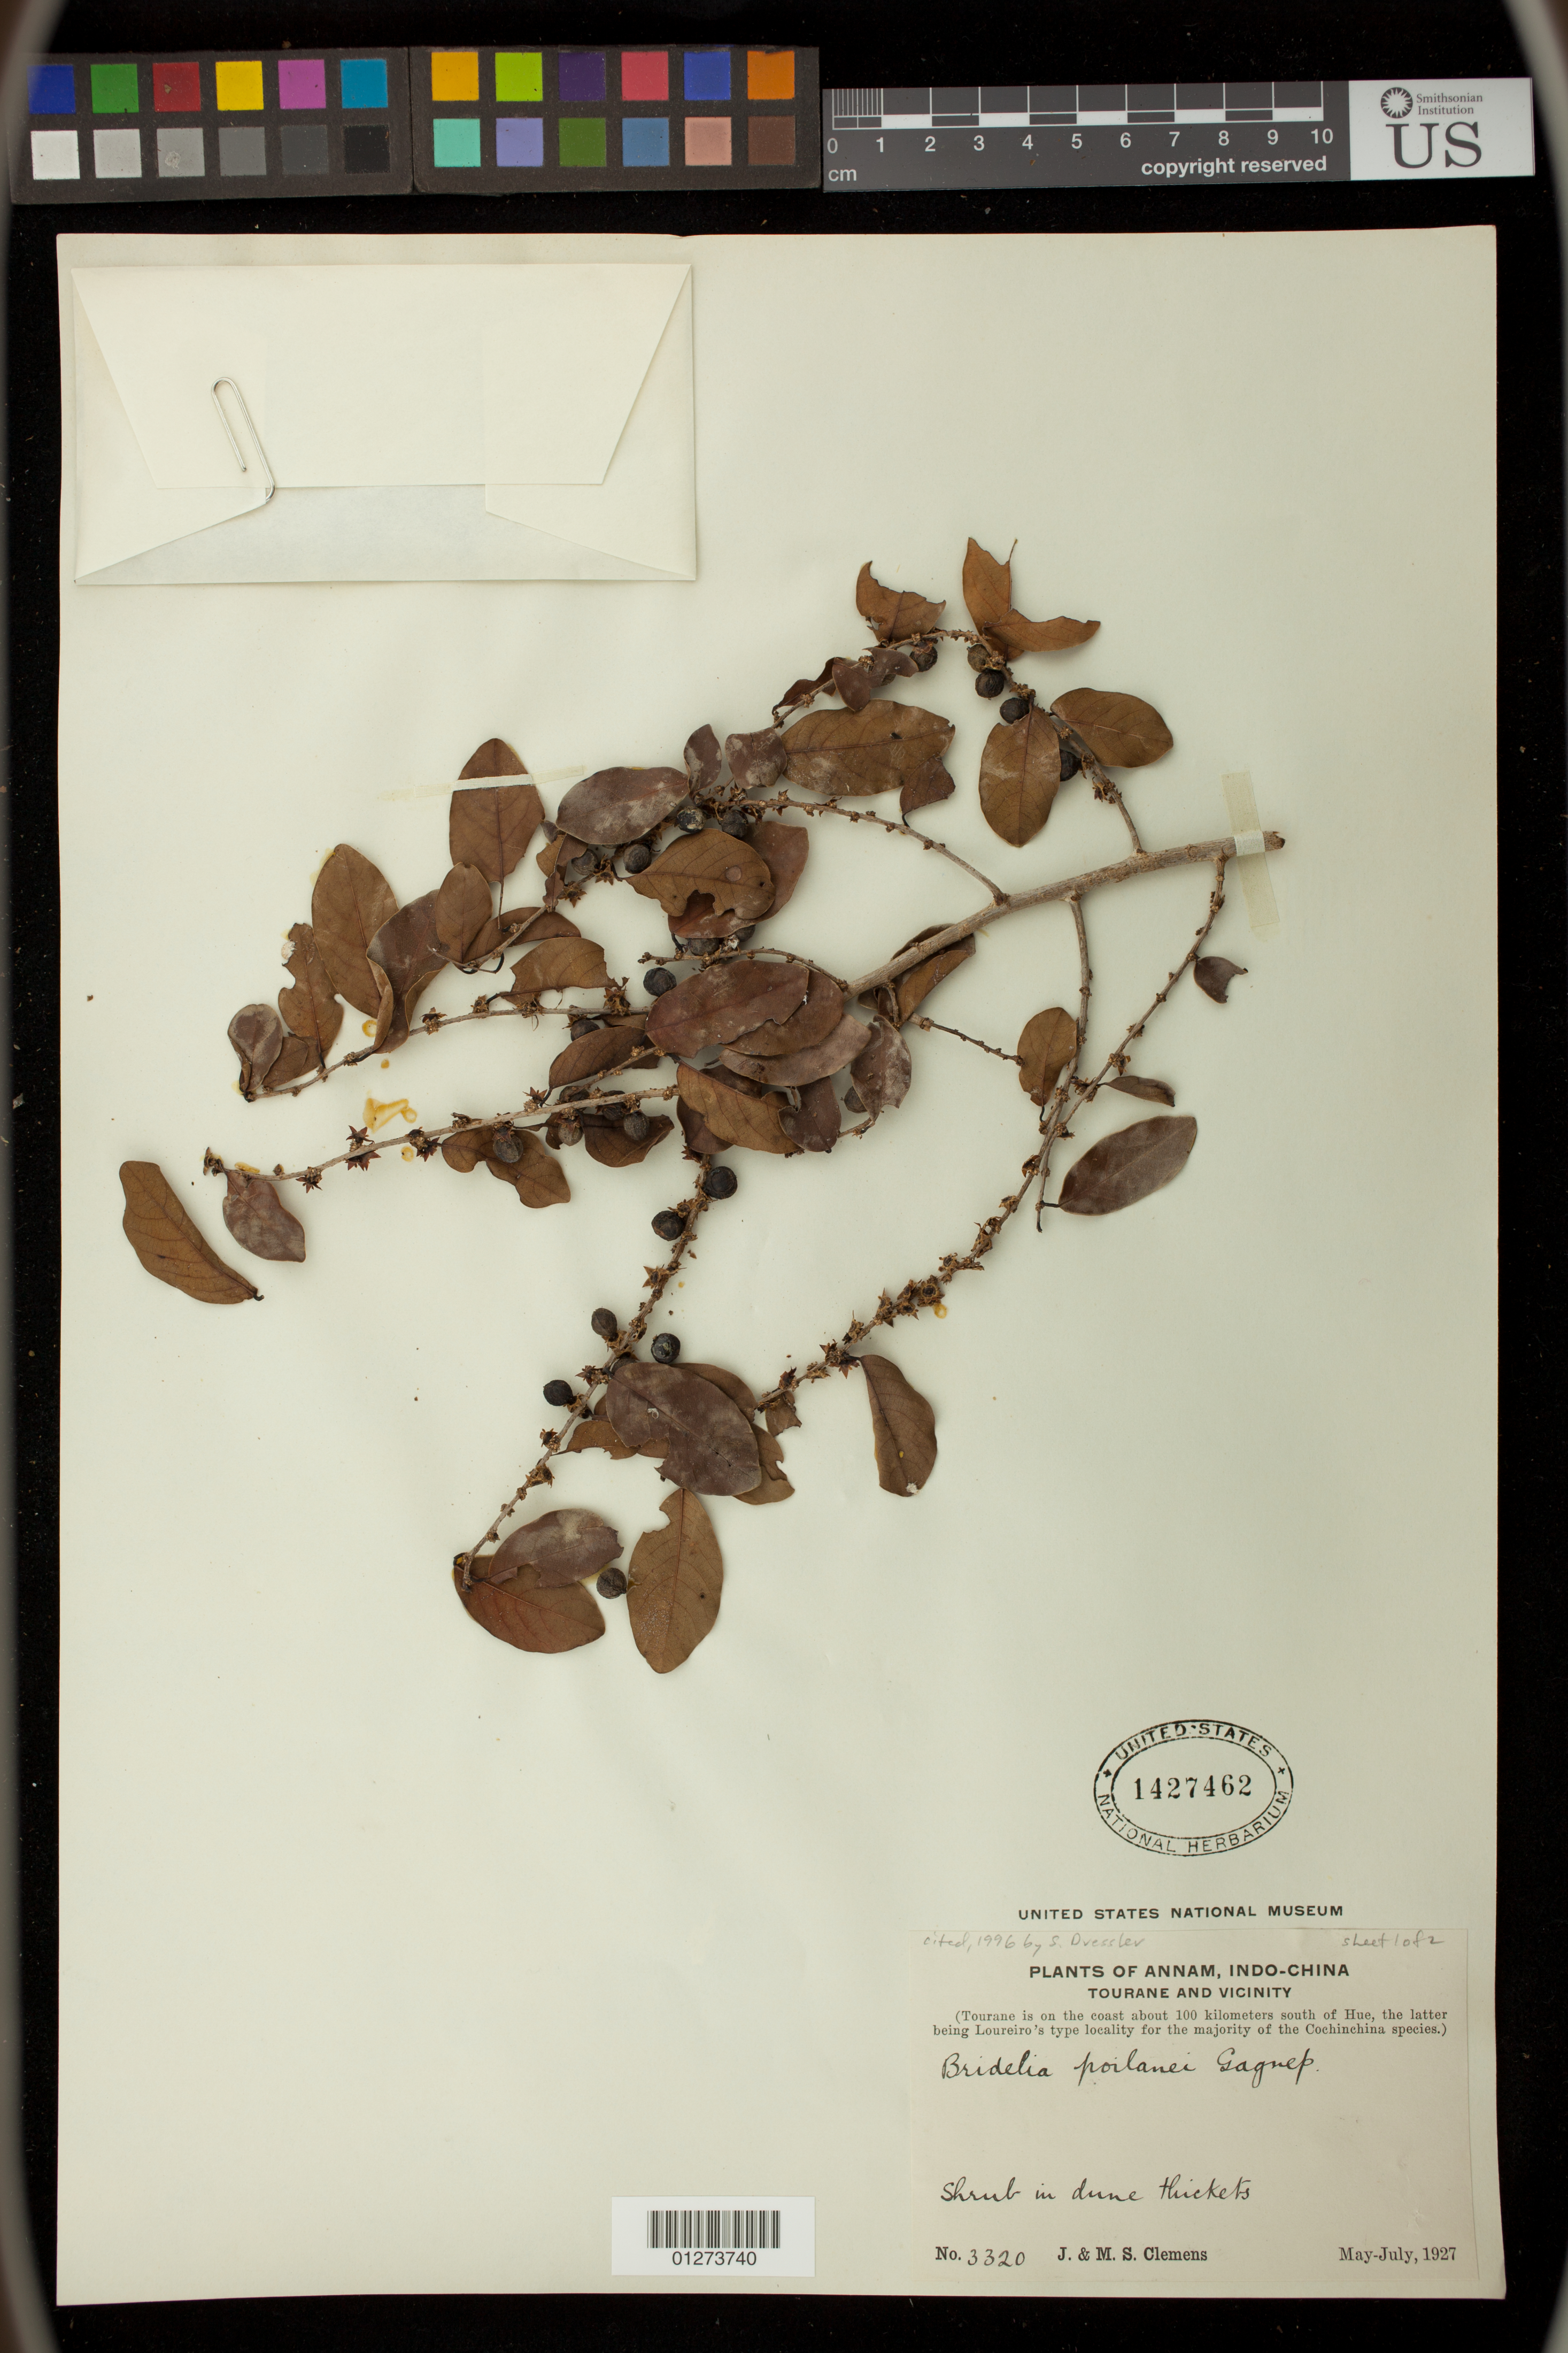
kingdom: Plantae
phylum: Tracheophyta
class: Magnoliopsida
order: Malpighiales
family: Phyllanthaceae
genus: Bridelia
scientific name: Bridelia poilanei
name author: Gagnep.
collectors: J. Clemens & M. S. Clemens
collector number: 3320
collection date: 1927-05/1927-07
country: Vietnam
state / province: Da Nang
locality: Annam, Indo-China, Tourane (on the coast about 100 kilometers south of Hue).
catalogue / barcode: US 1427462